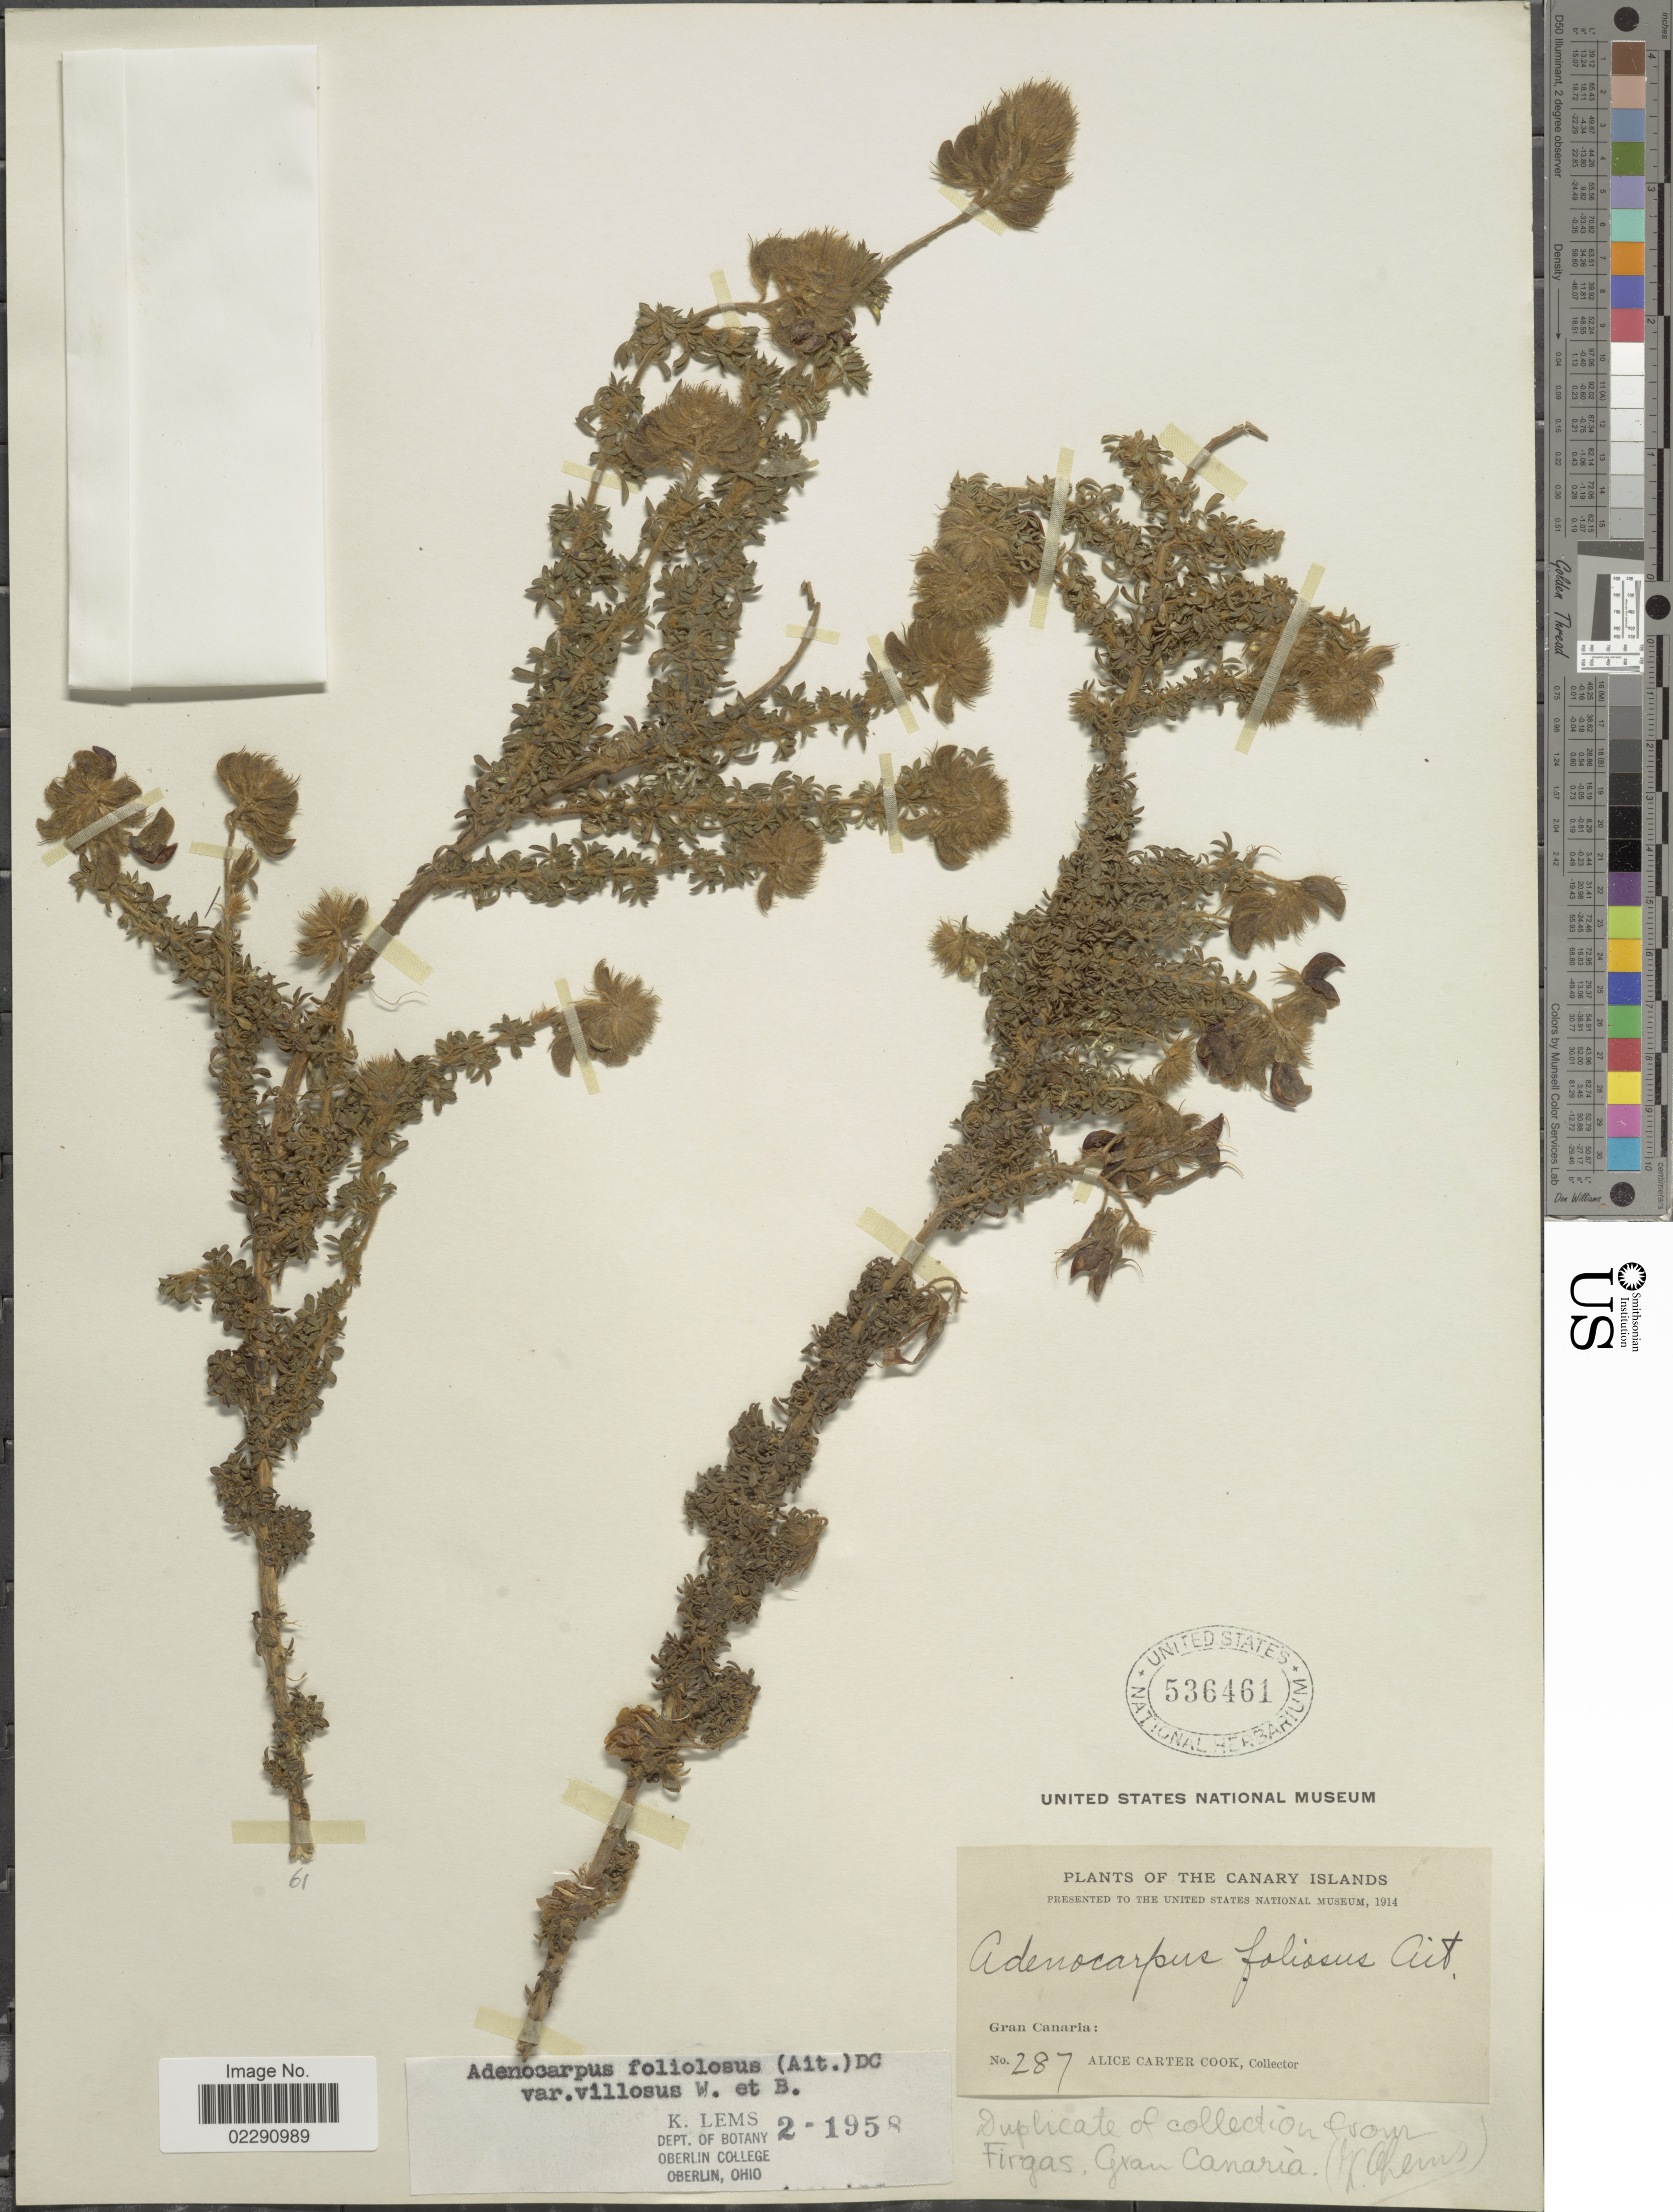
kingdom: Plantae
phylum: Tracheophyta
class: Magnoliopsida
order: Fabales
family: Fabaceae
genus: Adenocarpus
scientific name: Adenocarpus foliolosus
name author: DC.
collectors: Alice C. Cook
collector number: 287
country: Spain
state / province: Canarias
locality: Canary Islands, Gran Canaria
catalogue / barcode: US 536461